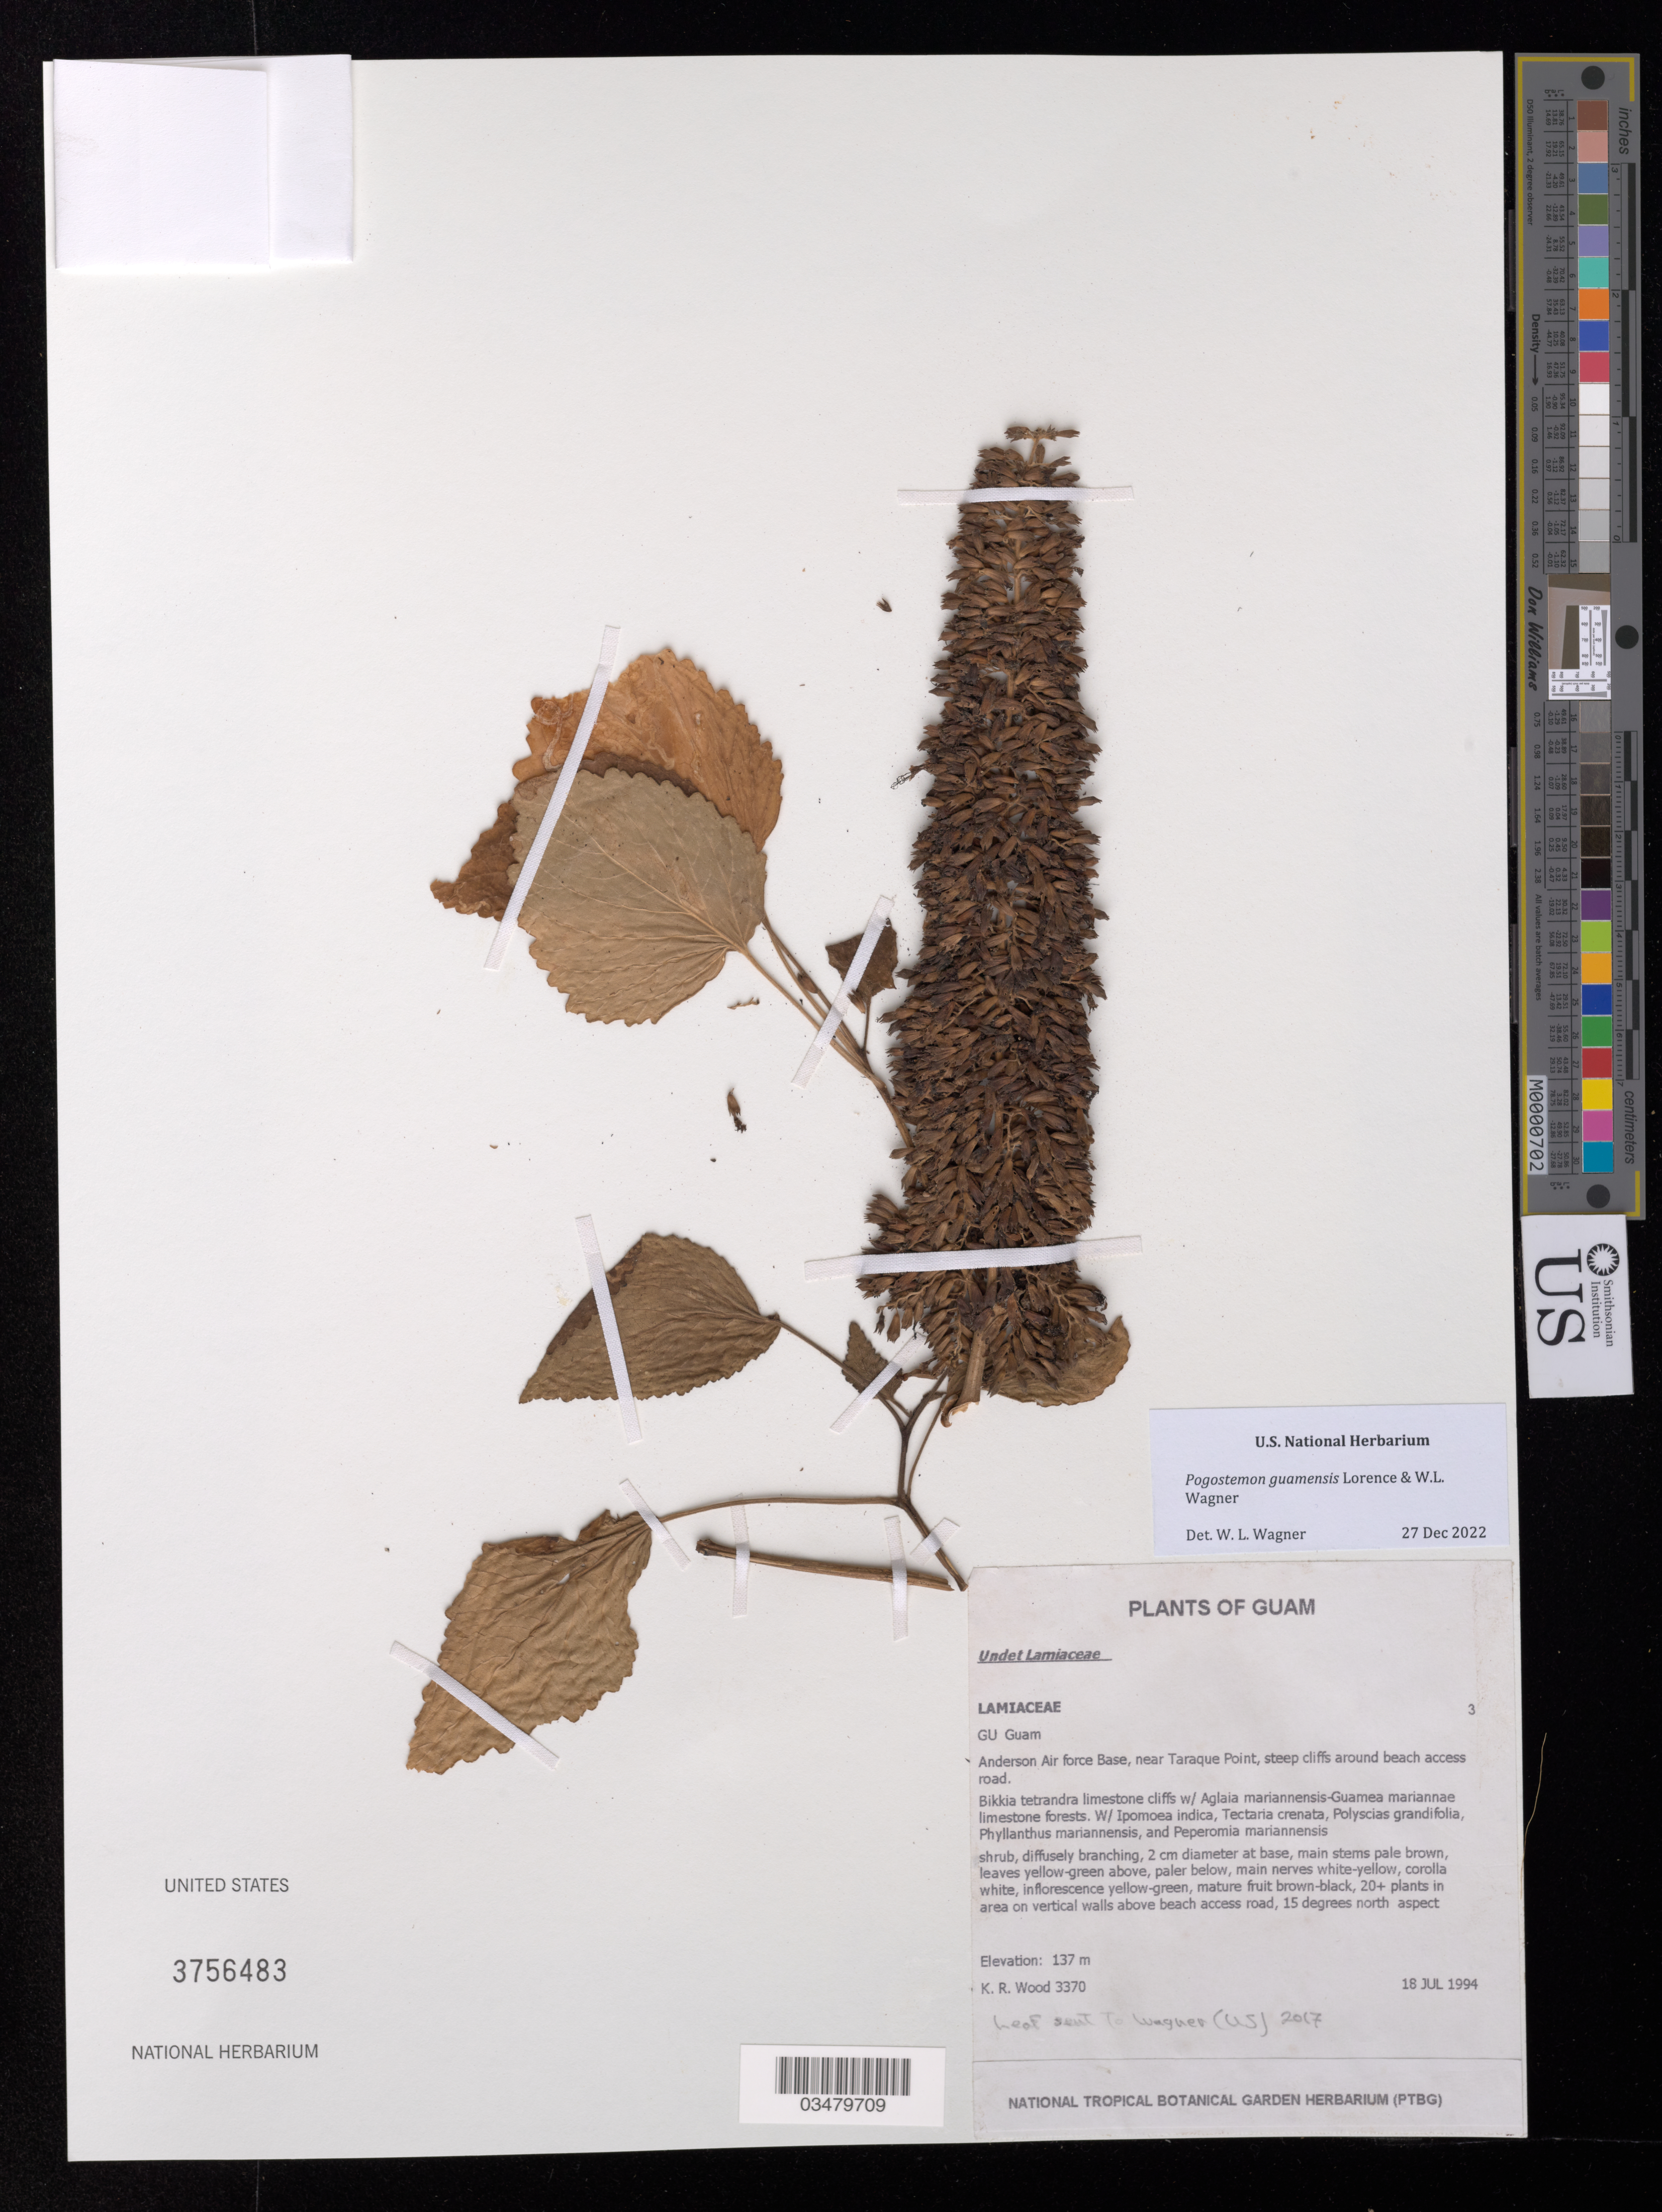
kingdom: Plantae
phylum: Tracheophyta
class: Magnoliopsida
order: Lamiales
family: Lamiaceae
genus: Pogostemon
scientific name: Pogostemon guamensis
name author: Lorence & W.L. Wagner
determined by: Wagner, W. L., (BOT), Smithsonian Institution - National Museum of Natural History (UNITED STATES)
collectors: K. R. Wood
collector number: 3370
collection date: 1994-07-18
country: Guam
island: Guam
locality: Andersen Air Force Base, near Taraque Point, steep cliffs around beach access road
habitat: Limestone cliffs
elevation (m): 137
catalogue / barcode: US 3756483